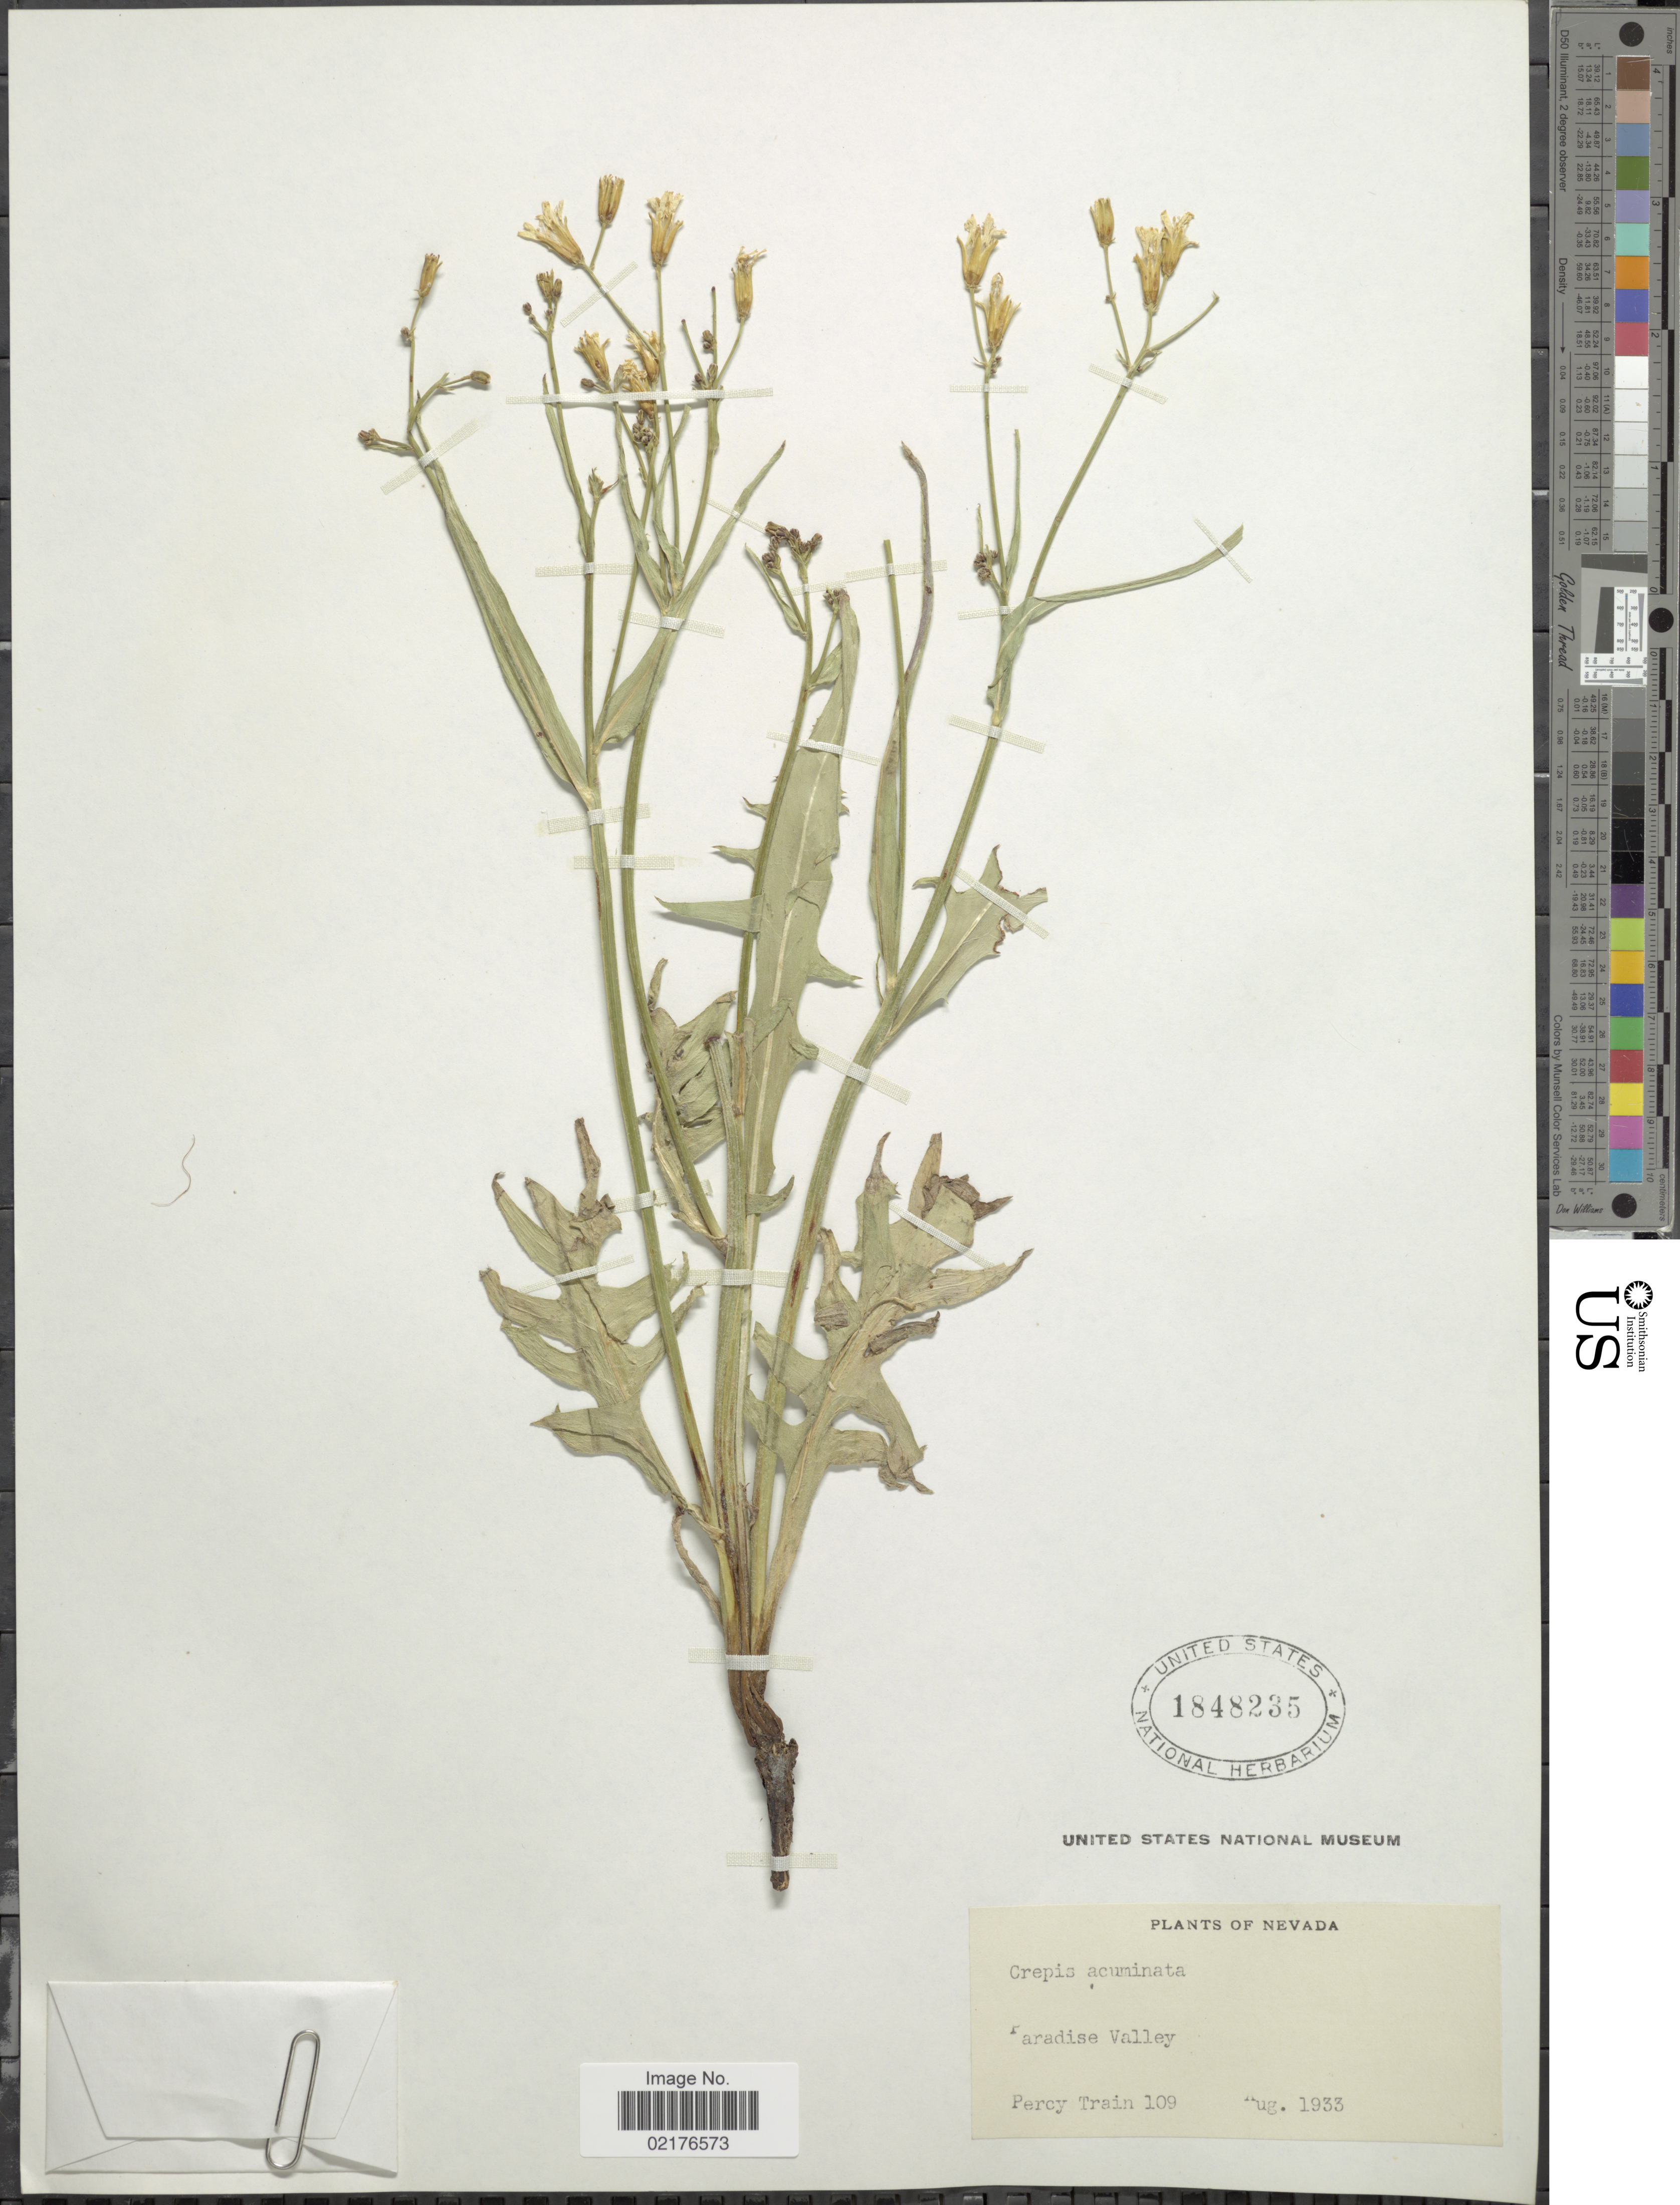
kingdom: Plantae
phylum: Tracheophyta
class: Magnoliopsida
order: Asterales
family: Asteraceae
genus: Crepis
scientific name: Crepis acuminata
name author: Nutt.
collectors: P. Train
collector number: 109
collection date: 1933-08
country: United States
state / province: Nevada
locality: Paradise Valley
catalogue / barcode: US 1848235